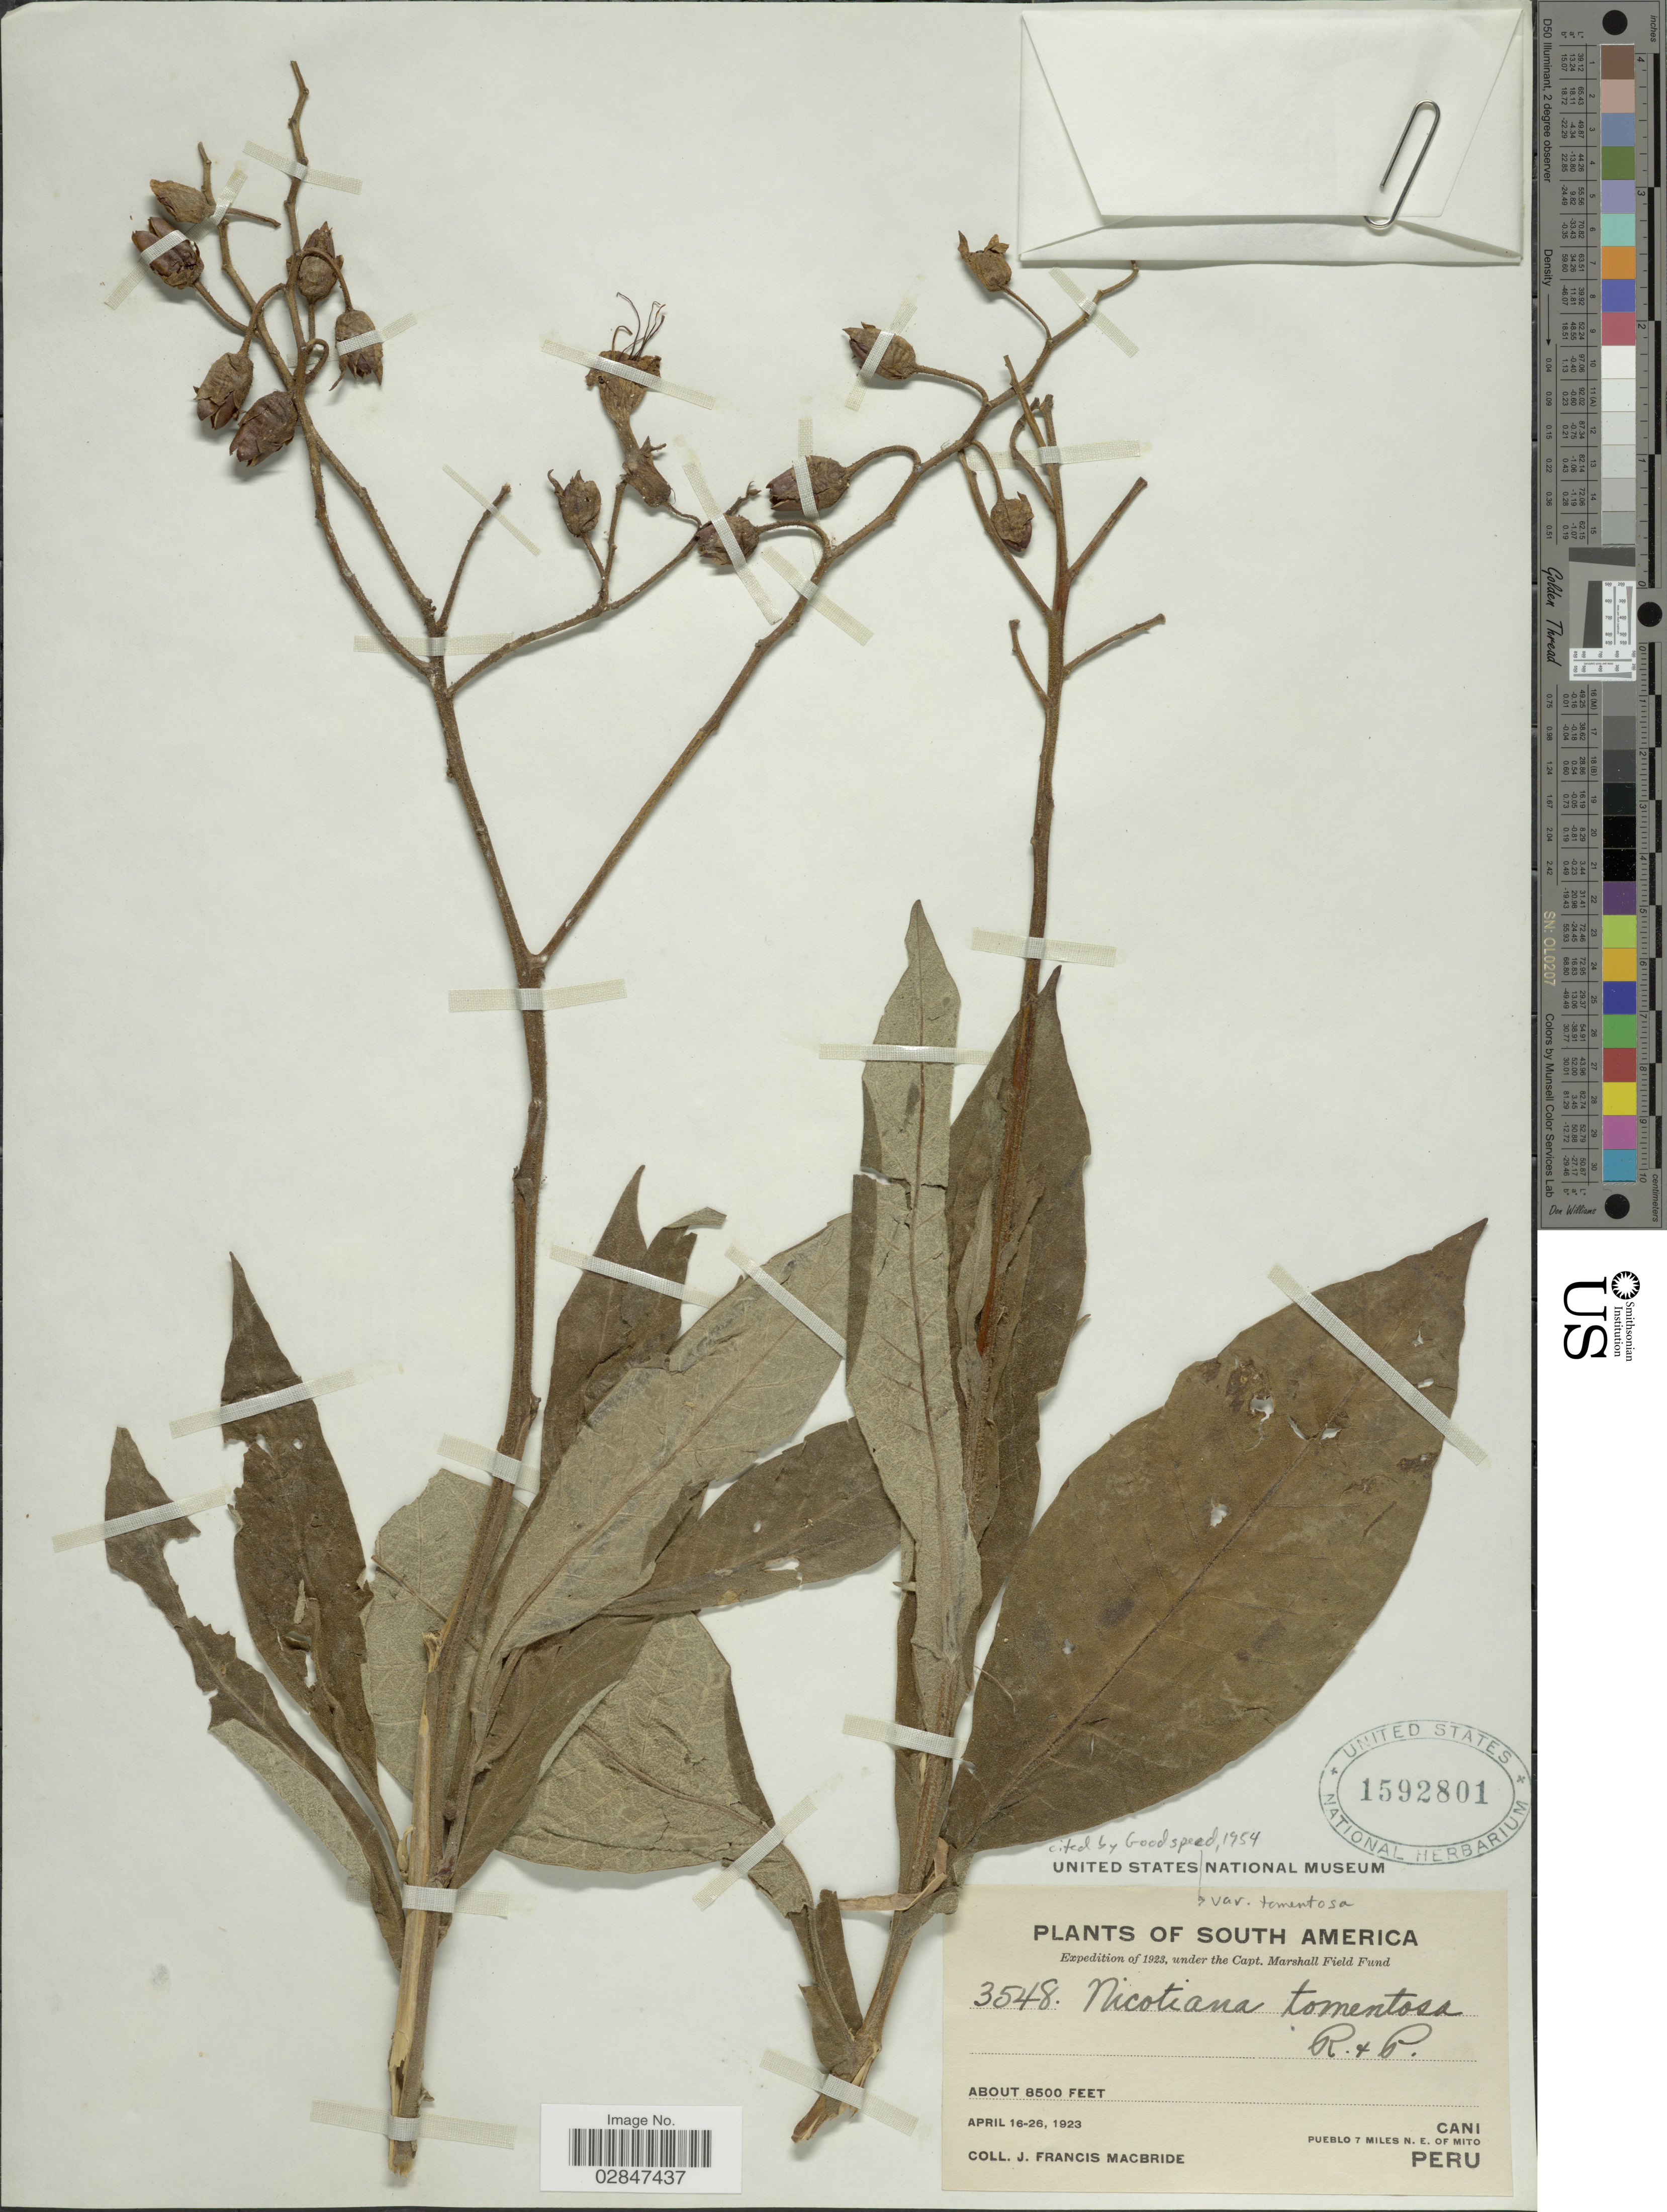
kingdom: Plantae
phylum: Tracheophyta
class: Magnoliopsida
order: Solanales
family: Solanaceae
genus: Nicotiana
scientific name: Nicotiana tomentosa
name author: Ruiz & Pav.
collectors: J. F. Macbride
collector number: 3548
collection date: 1923-04-16/1923-04-26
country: Peru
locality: Cani, Pueblo 7 miles N. E. of Mito, Peru.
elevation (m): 2591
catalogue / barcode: US 1592801